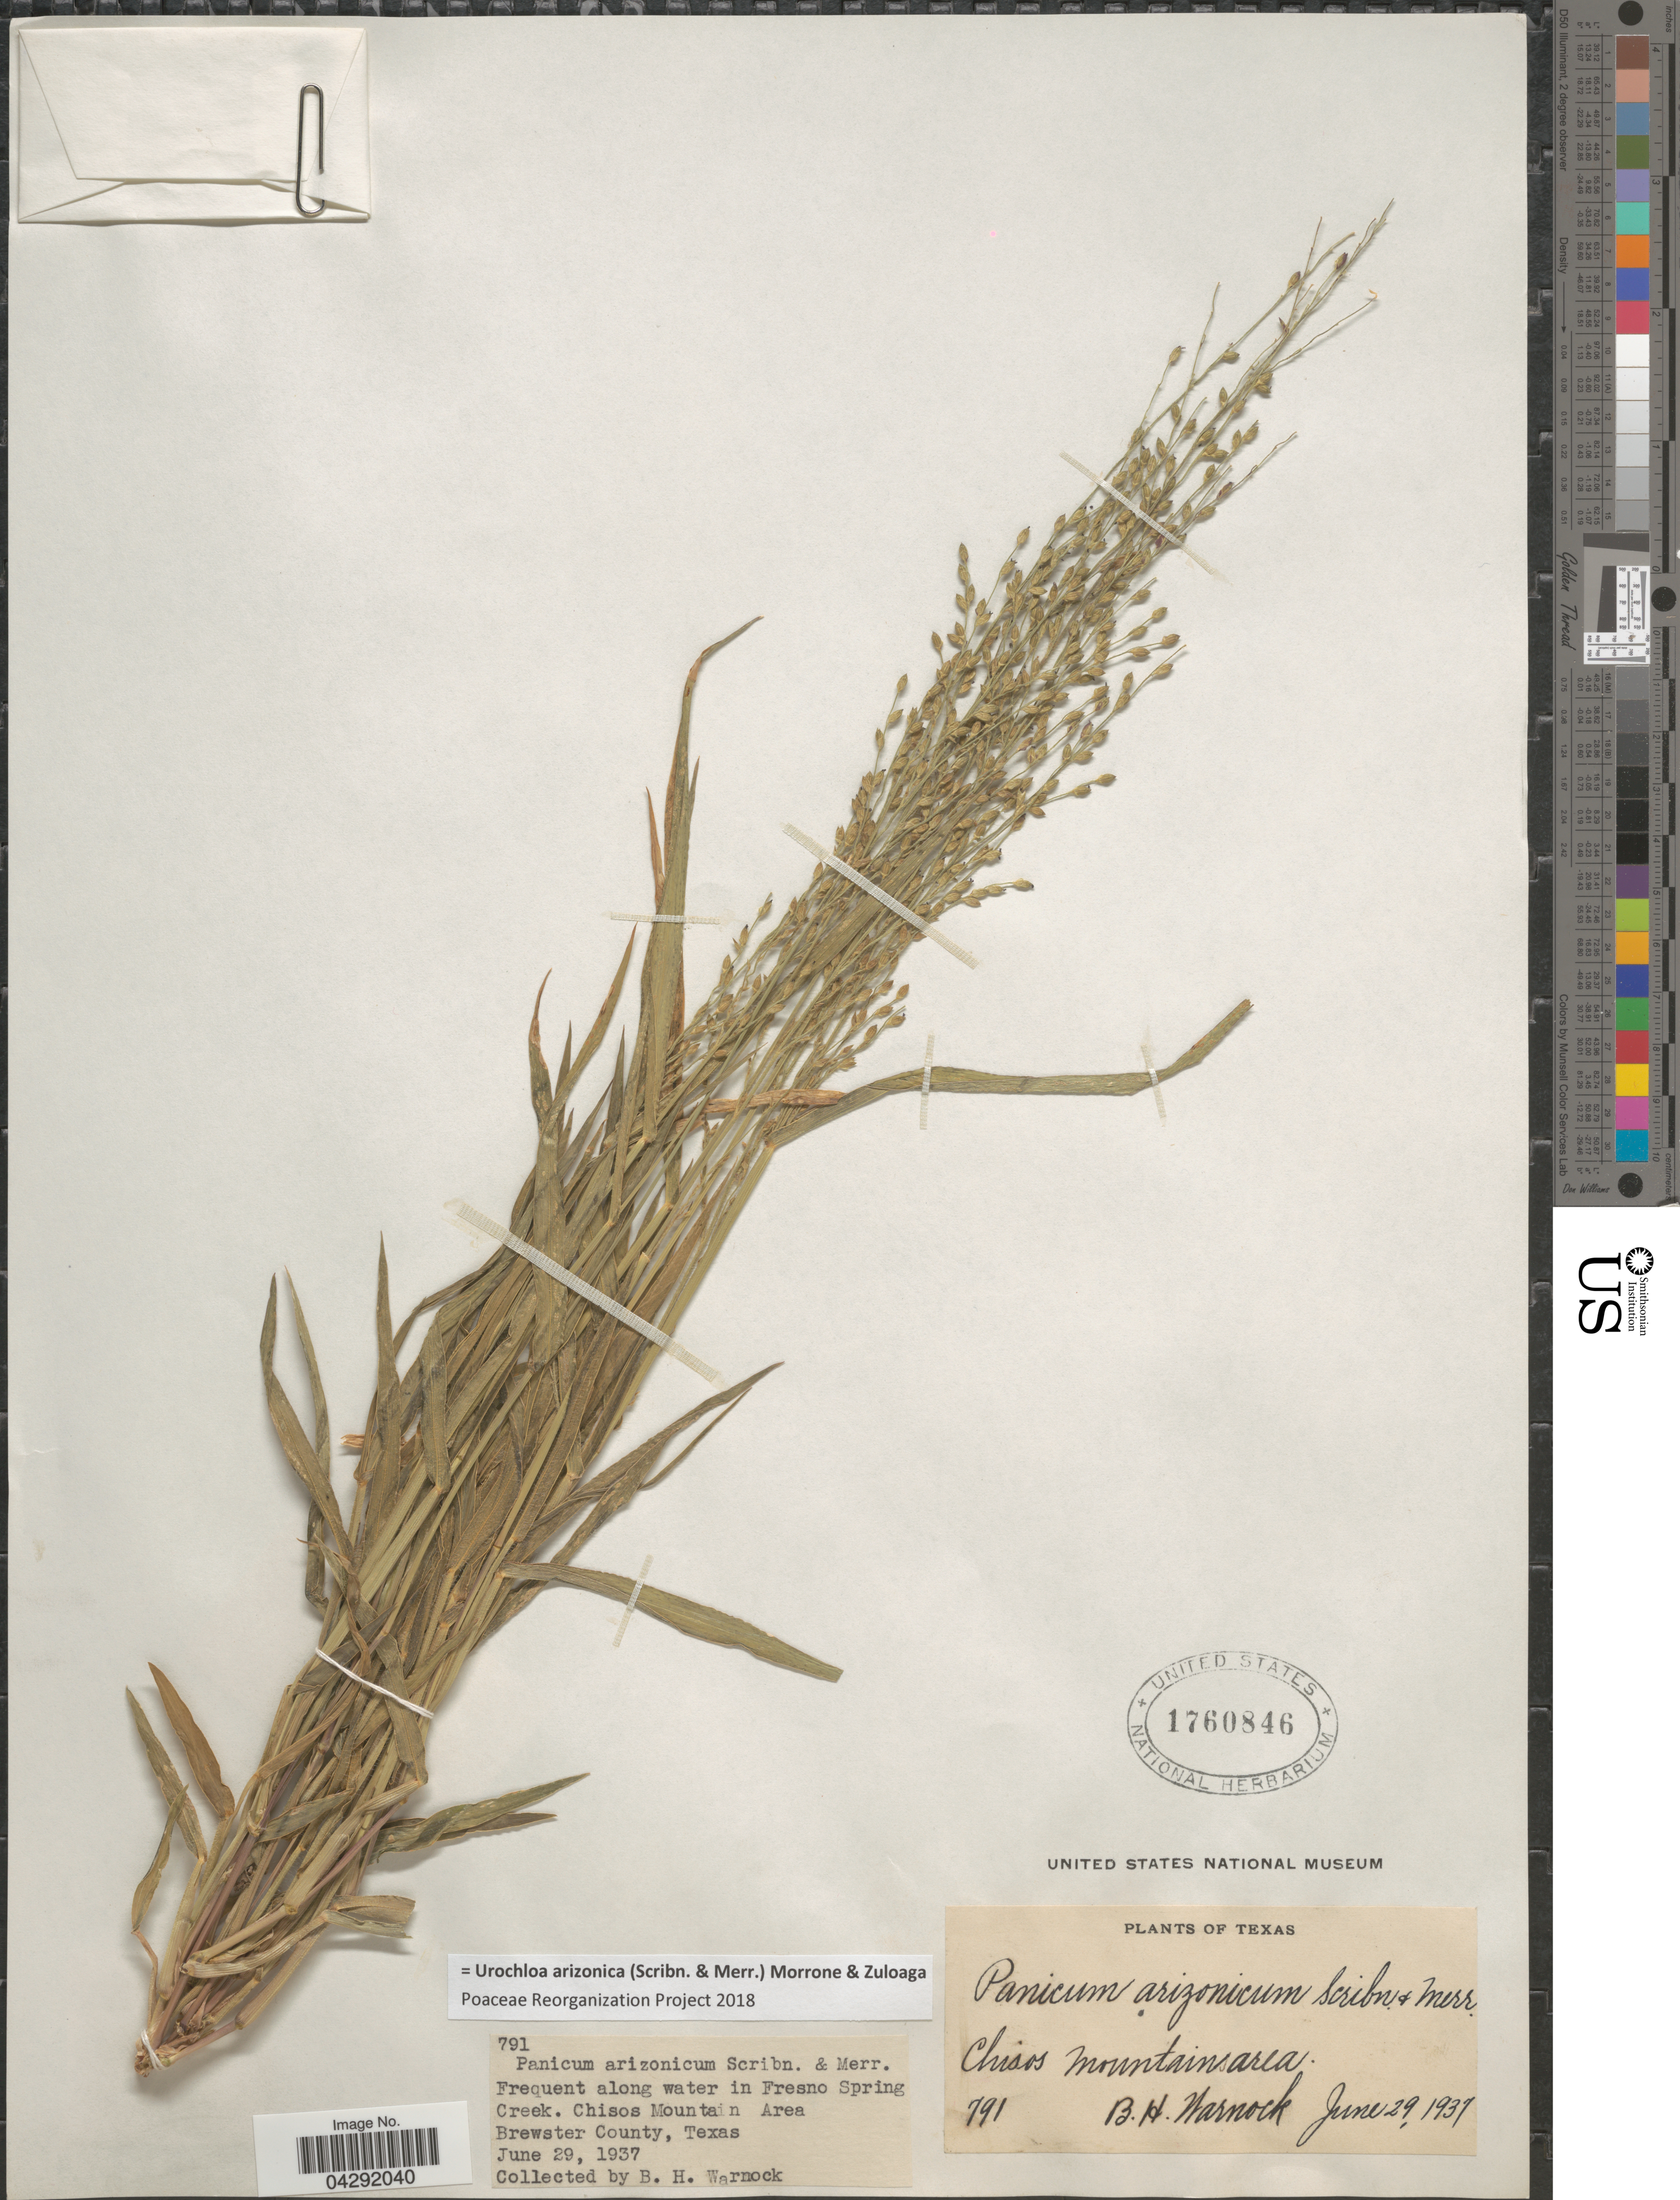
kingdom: Plantae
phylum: Tracheophyta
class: Liliopsida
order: Poales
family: Poaceae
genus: Urochloa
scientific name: Urochloa arizonica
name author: (Scribn. & Merr.) Morrone & Zuloaga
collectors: B. H. Warnock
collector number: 791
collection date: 1937-06-29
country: United States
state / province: Texas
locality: Frequent along water in Fresno Spring Creek. Chisos Mountain. Area Brewster County.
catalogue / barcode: US 1760846